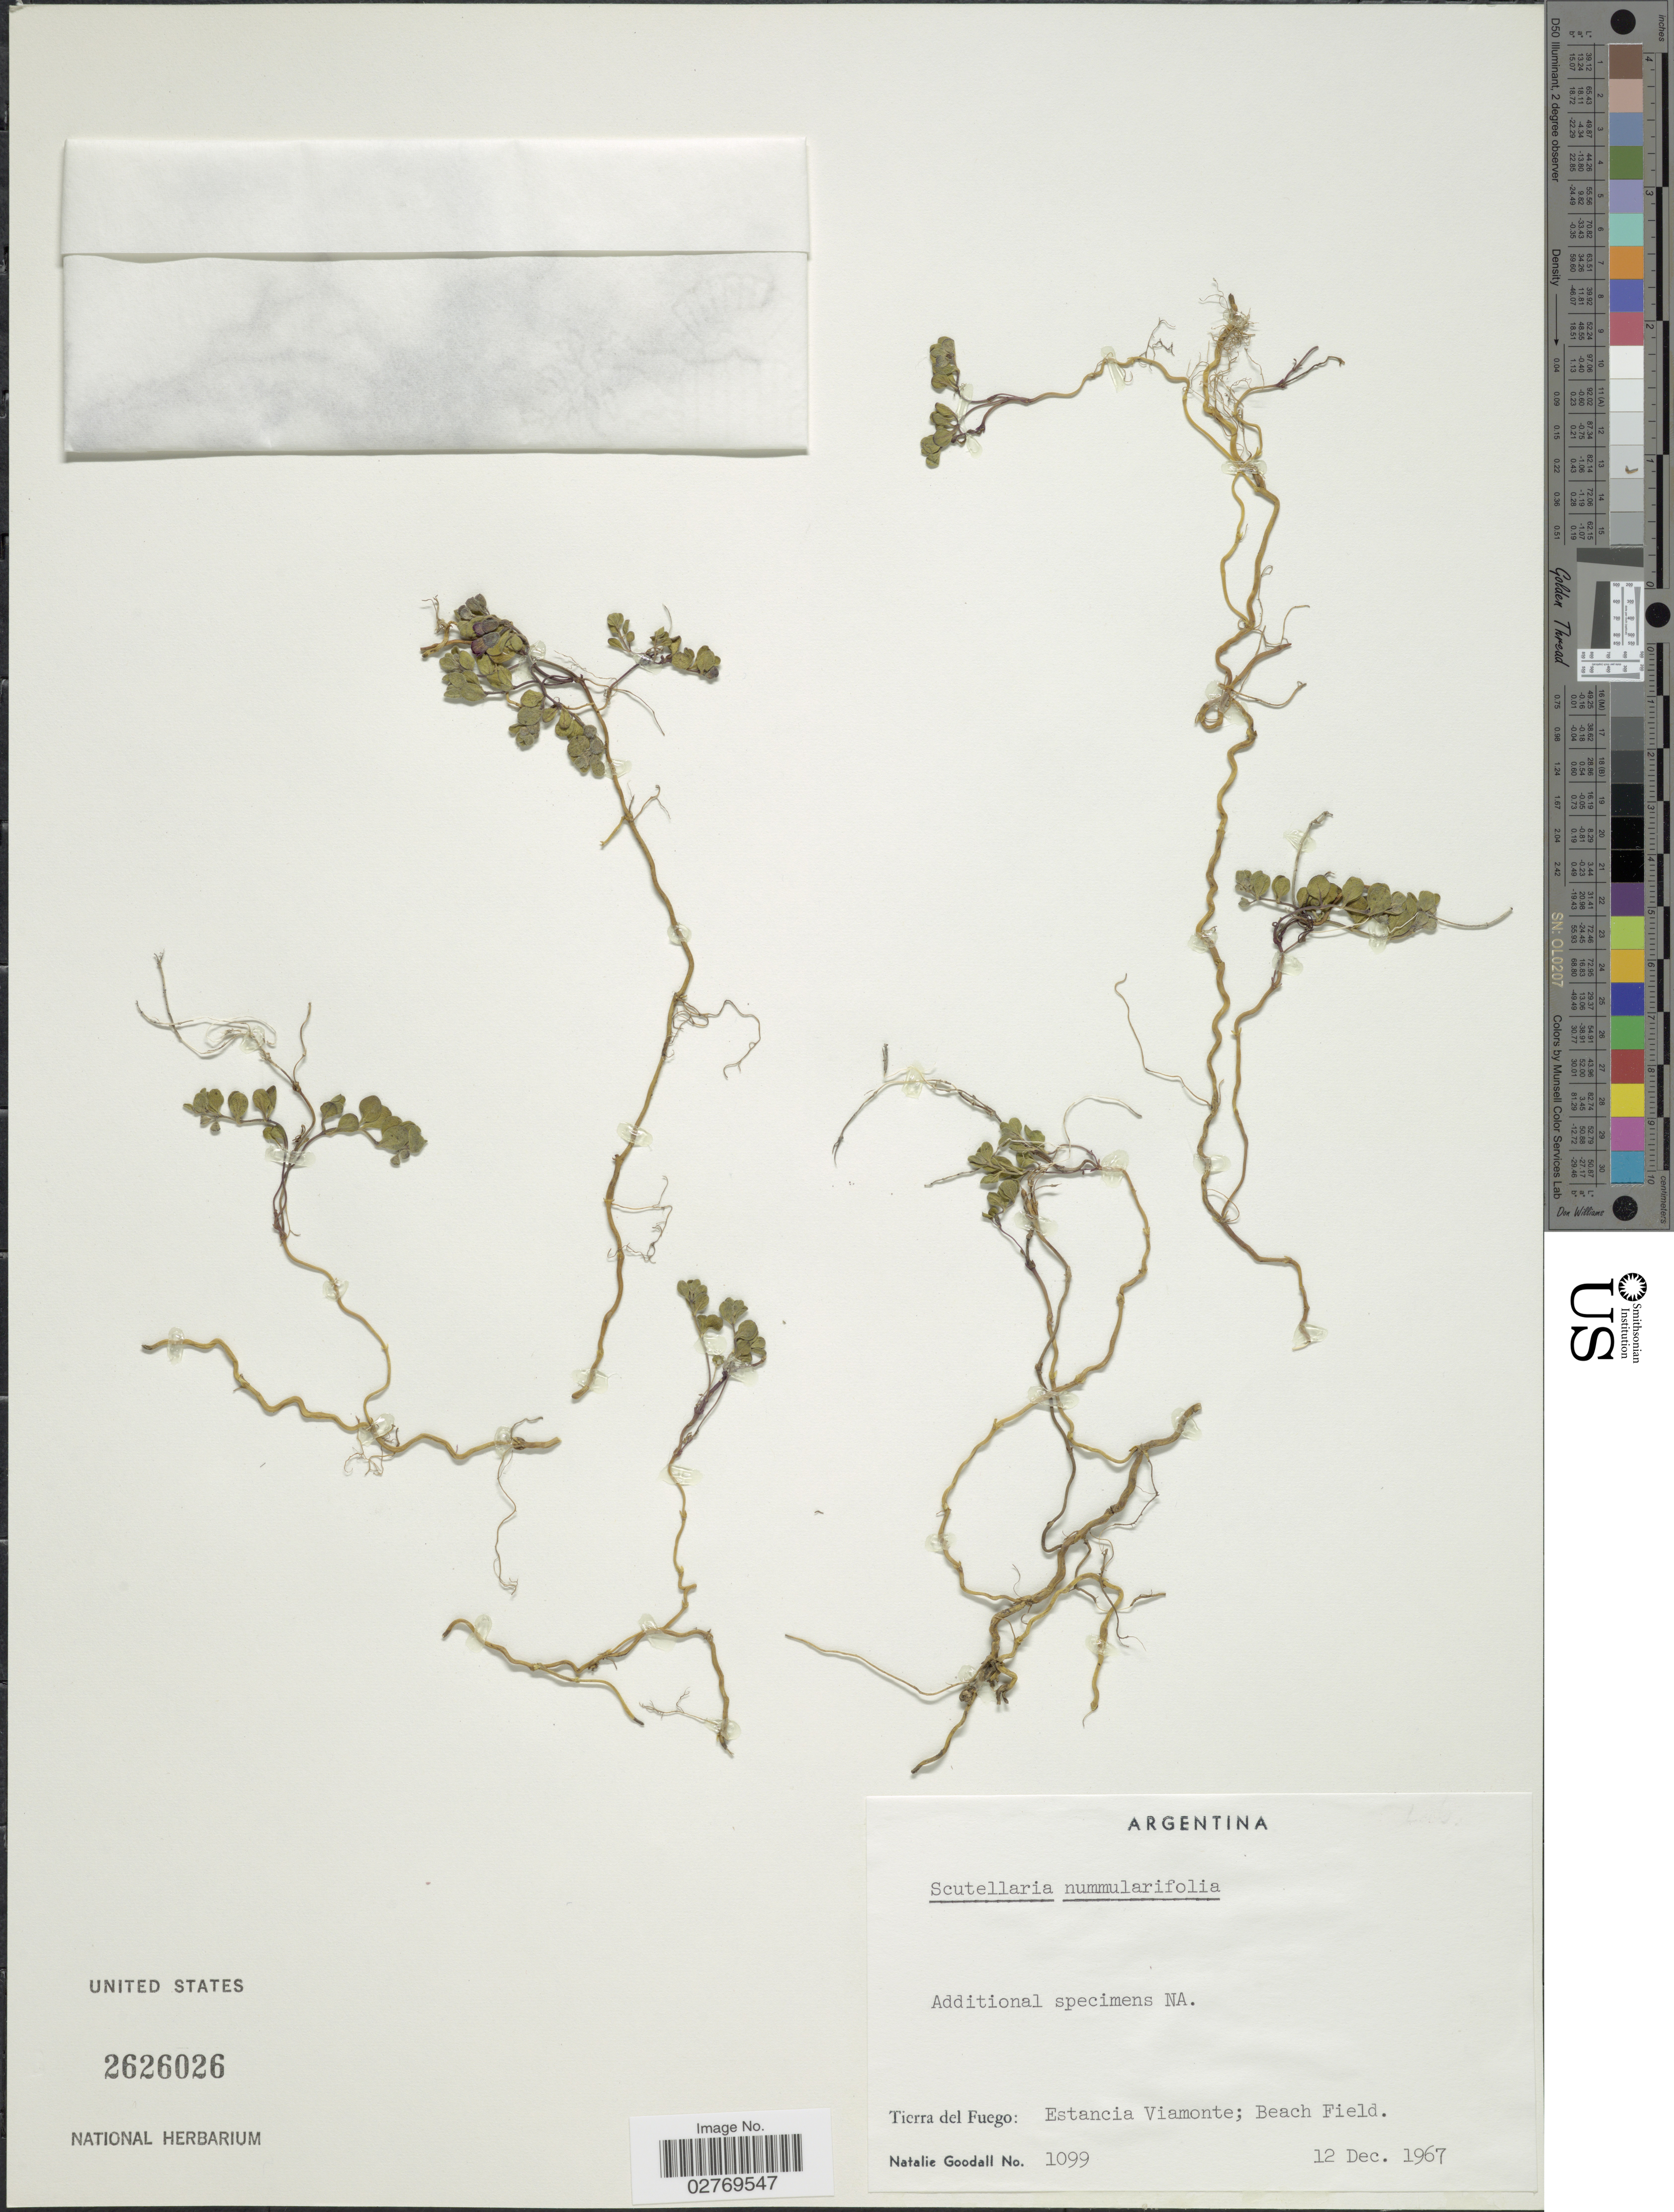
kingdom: Plantae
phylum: Tracheophyta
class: Magnoliopsida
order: Lamiales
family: Lamiaceae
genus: Scutellaria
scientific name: Scutellaria nummulariifolia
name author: Hook. f.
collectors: N. Goodall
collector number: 1099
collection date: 1967-12-12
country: Argentina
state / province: Tierra del Fuego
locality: Estancia Viamonte; Beach Field.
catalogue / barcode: US 2626026